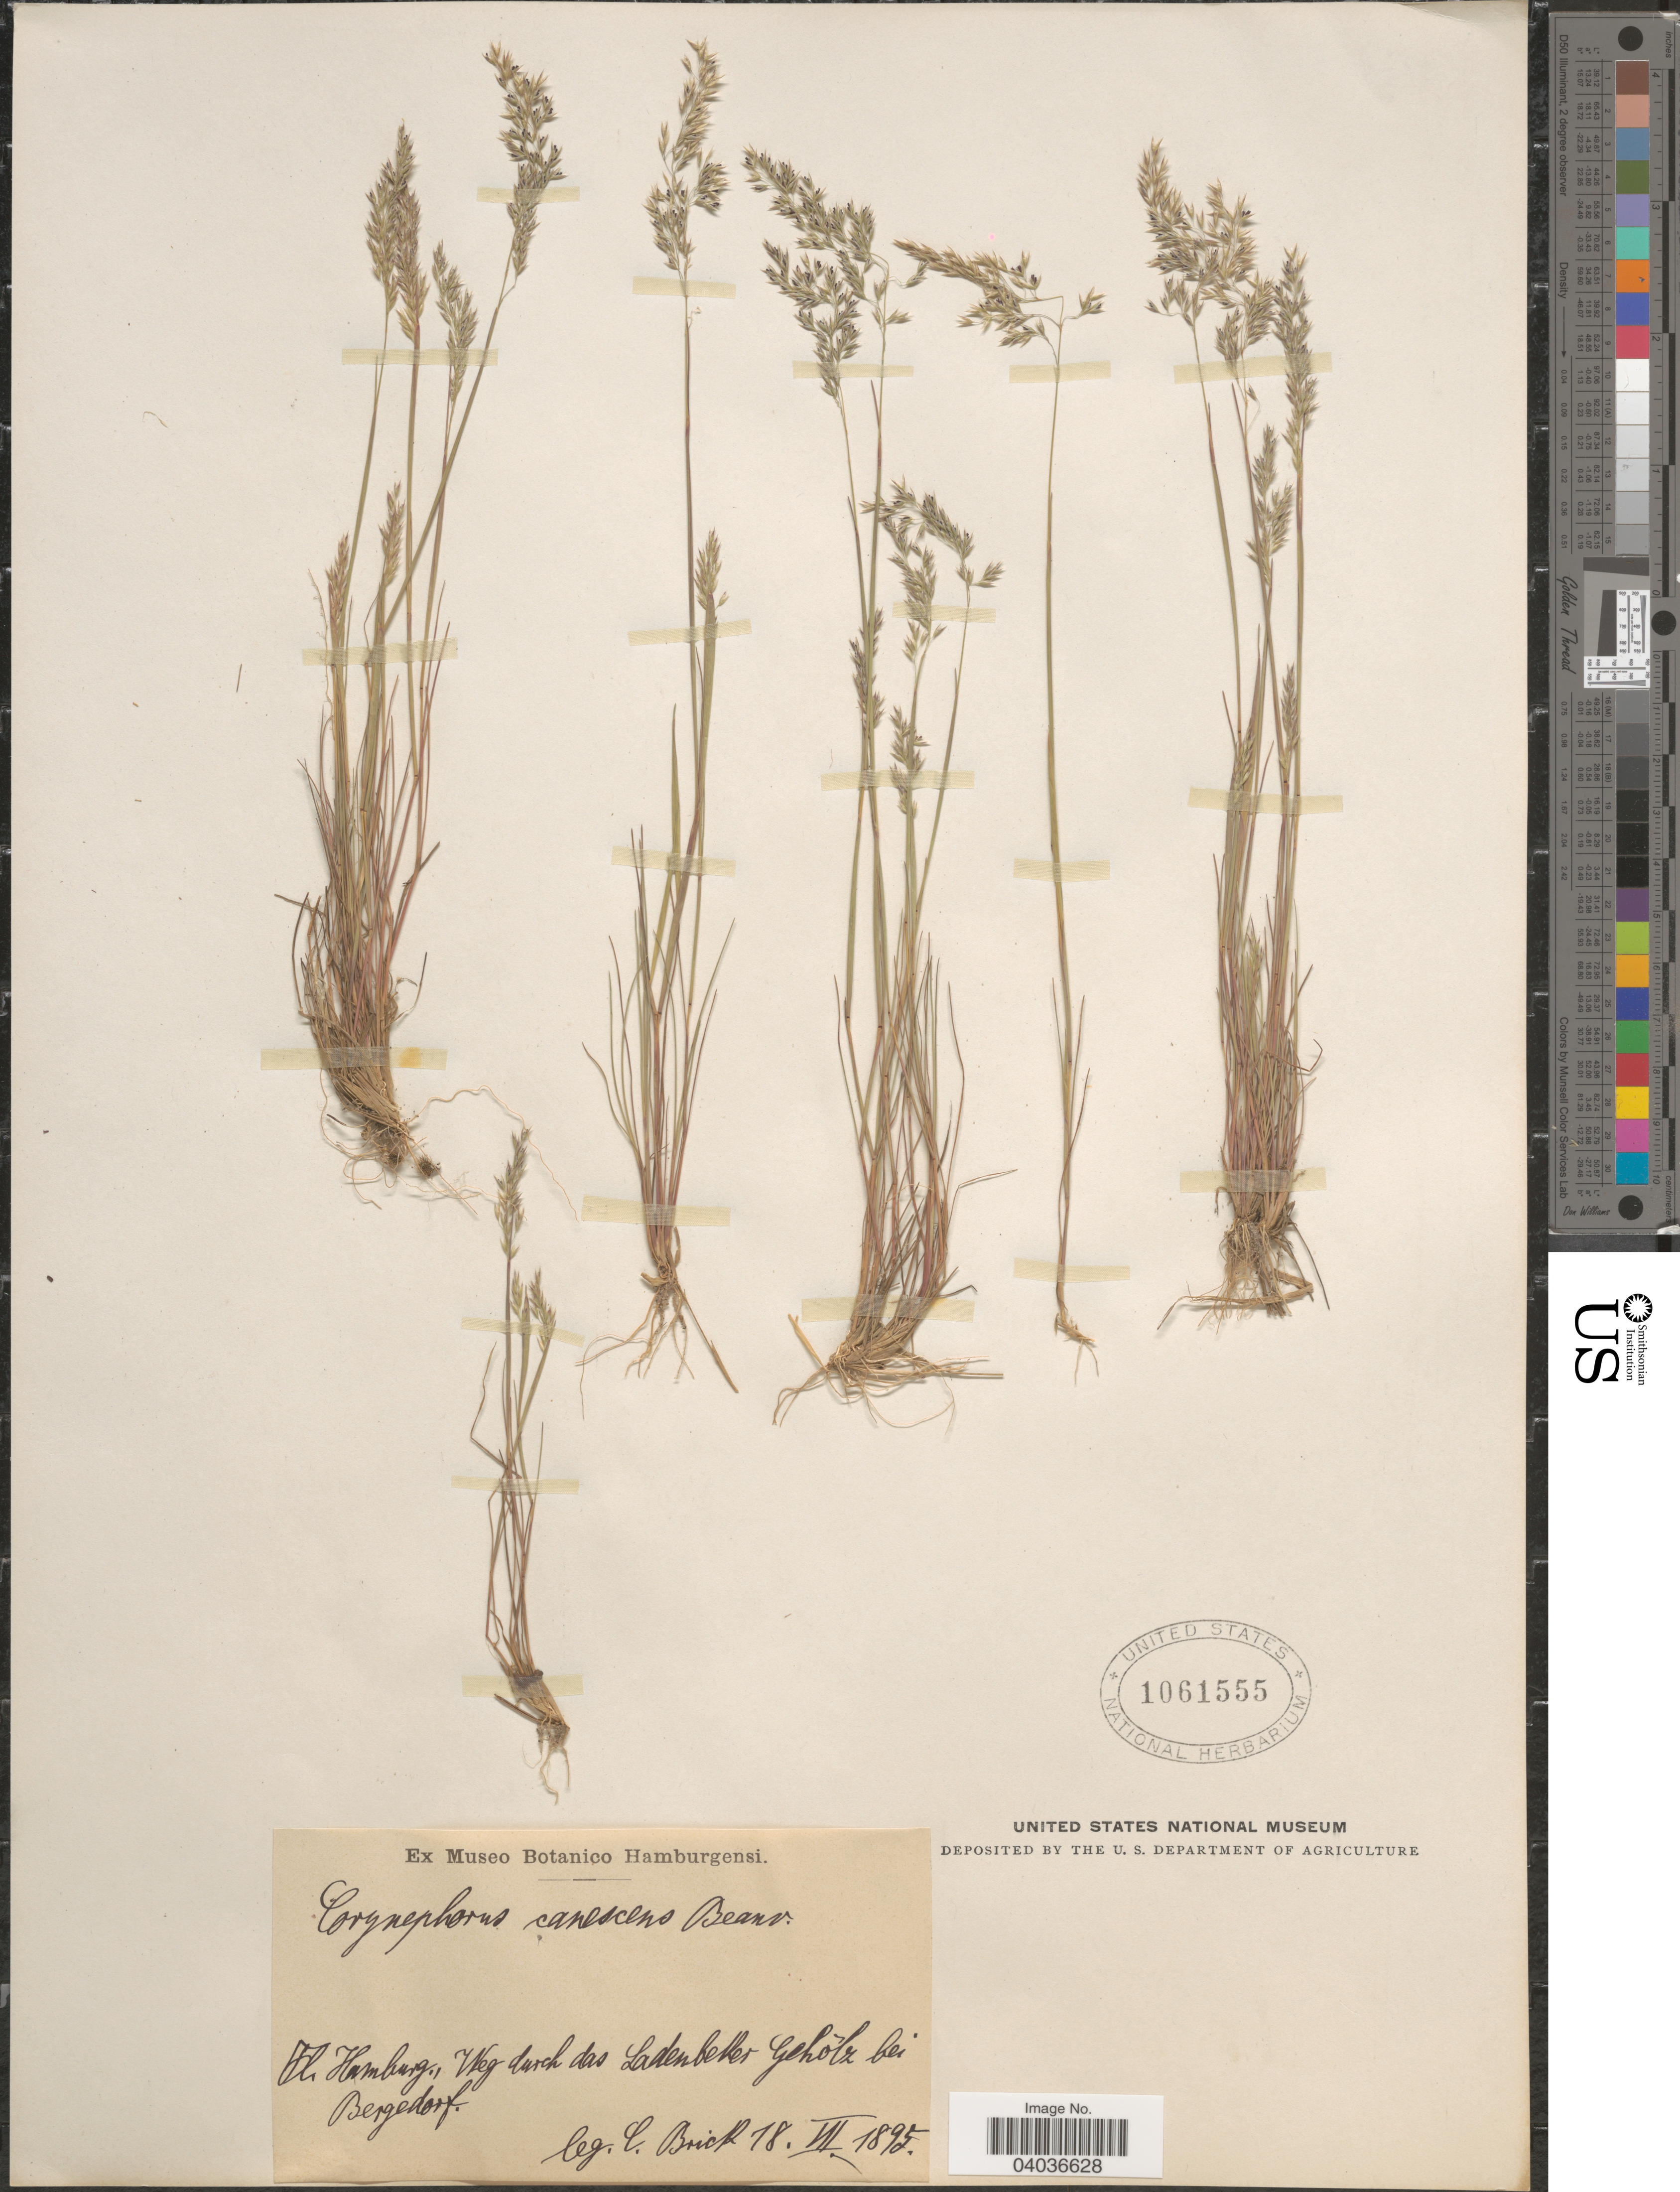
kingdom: Plantae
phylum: Tracheophyta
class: Liliopsida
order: Poales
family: Poaceae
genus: Corynephorus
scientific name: Corynephorus canescens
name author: (L, MEL) P. Beauv.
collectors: C. Brick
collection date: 1895-07-18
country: Germany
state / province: Hamburg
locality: Fl. hamburg, Weg durch das Ladenbetler Gehõlz bei Bergedorf.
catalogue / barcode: US 1061555